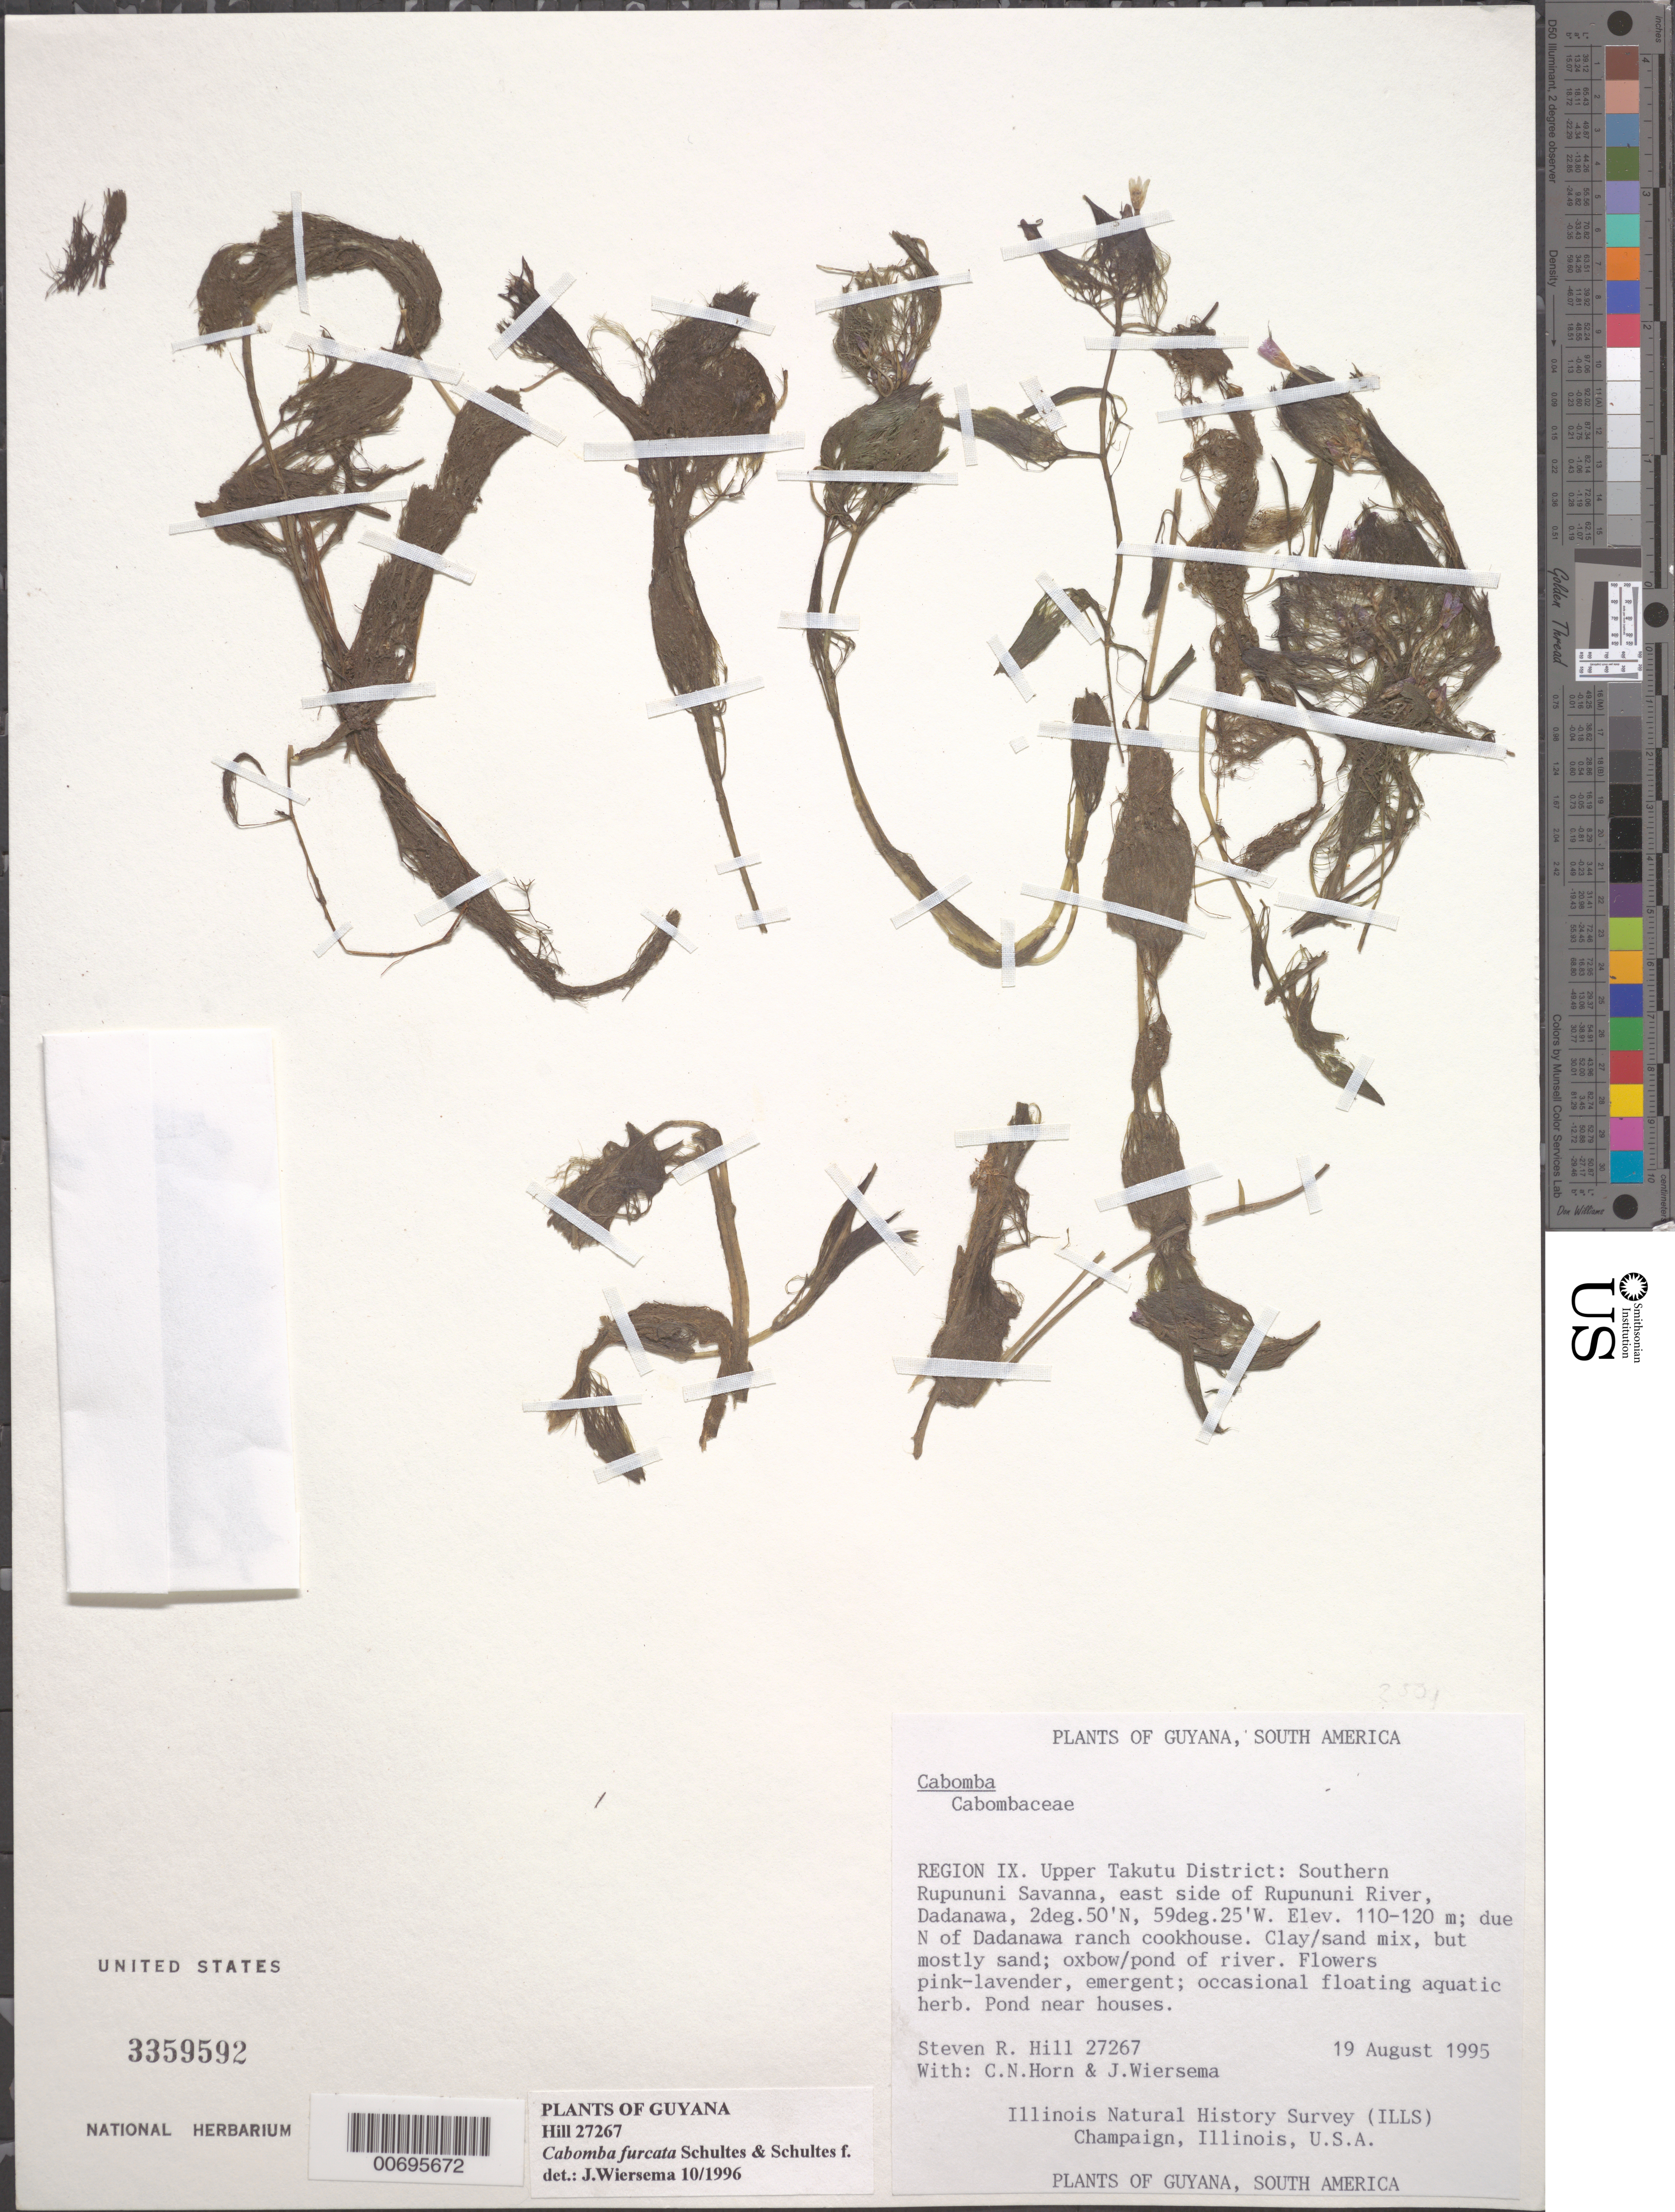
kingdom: Plantae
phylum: Tracheophyta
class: Magnoliopsida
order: Nymphaeales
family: Cabombaceae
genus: Cabomba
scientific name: Cabomba furcata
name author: Schult. & Schult. f.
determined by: Wiersema, John H.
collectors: S. R. Hill, C. N. Horn & J. H. Wiersema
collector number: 27267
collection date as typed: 19-Aug-95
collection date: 1995-08-19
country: Guyana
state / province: U. Takutu-U. Essequibo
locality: Dadanawa, southern Rupununi Savanna, E side of Rupununi R.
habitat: Clay sand mix but mostly sand;oxbow/pond of river Pond near house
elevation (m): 110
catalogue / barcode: US 3359592